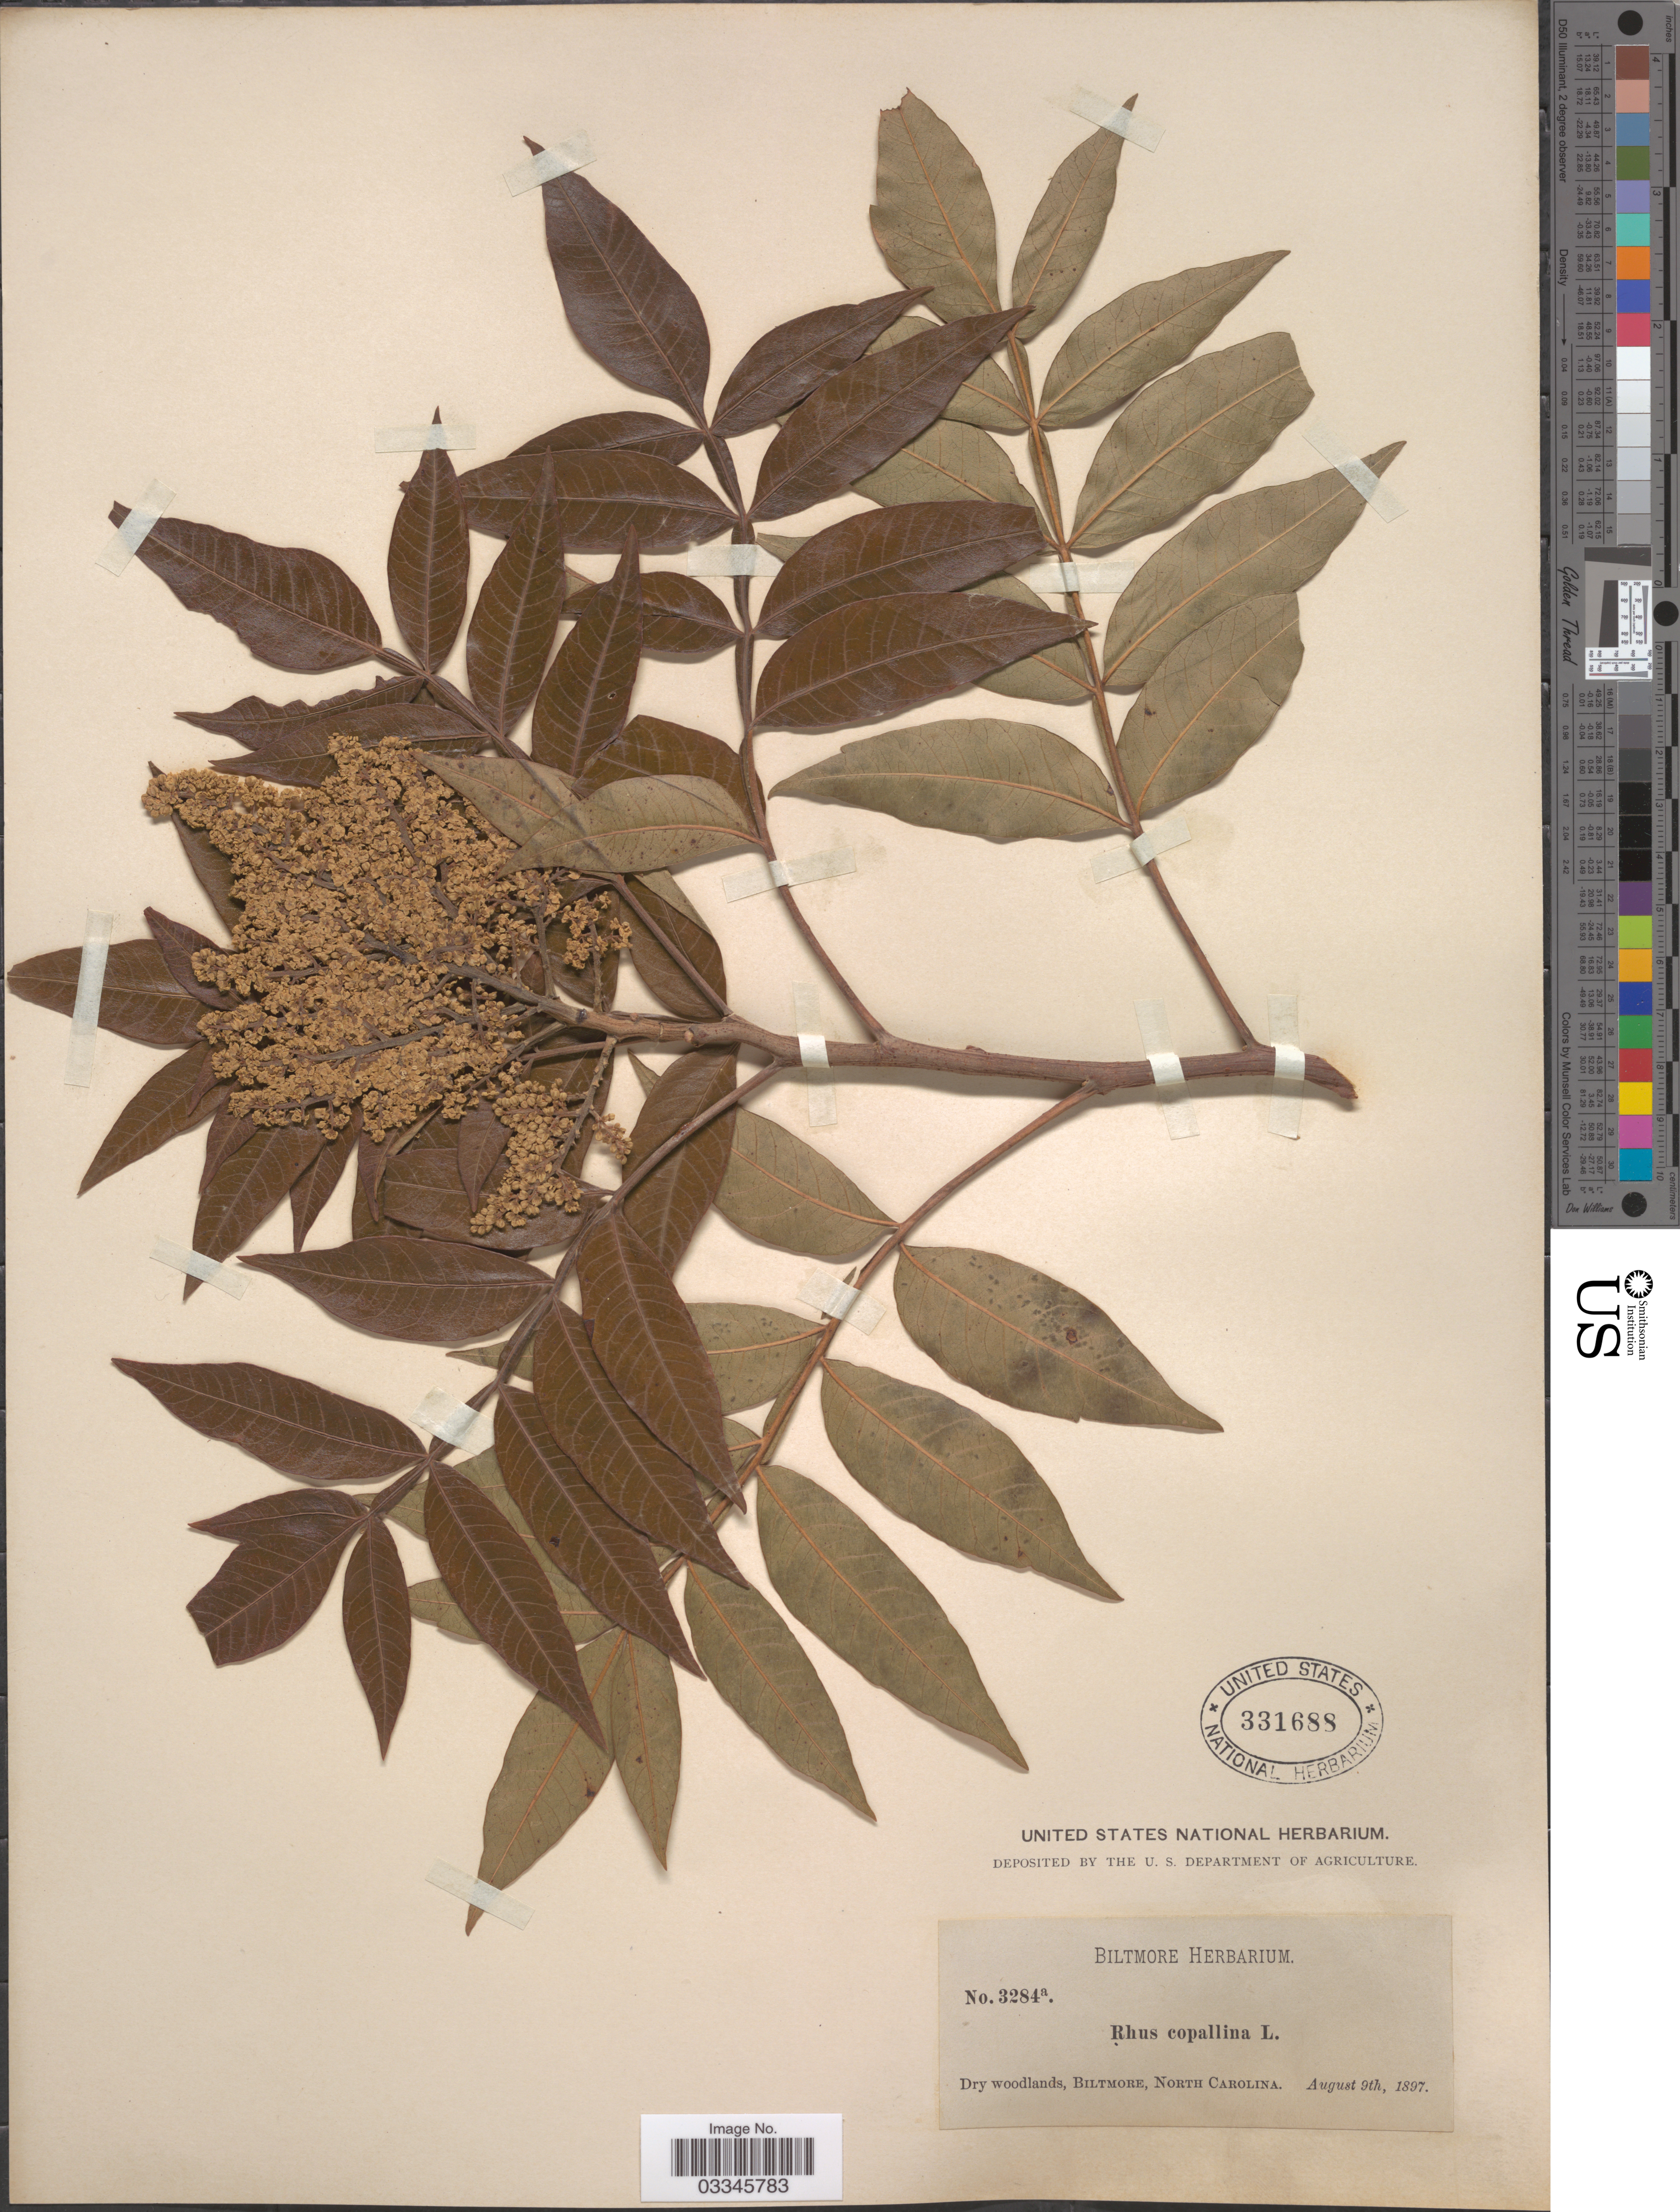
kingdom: Plantae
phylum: Tracheophyta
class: Magnoliopsida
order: Sapindales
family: Anacardiaceae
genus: Rhus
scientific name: Rhus copallinum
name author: L.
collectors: ex herb. Biltmore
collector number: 3284a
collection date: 1897-08-09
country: United States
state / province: North Carolina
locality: Biltmore.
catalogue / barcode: US 331688